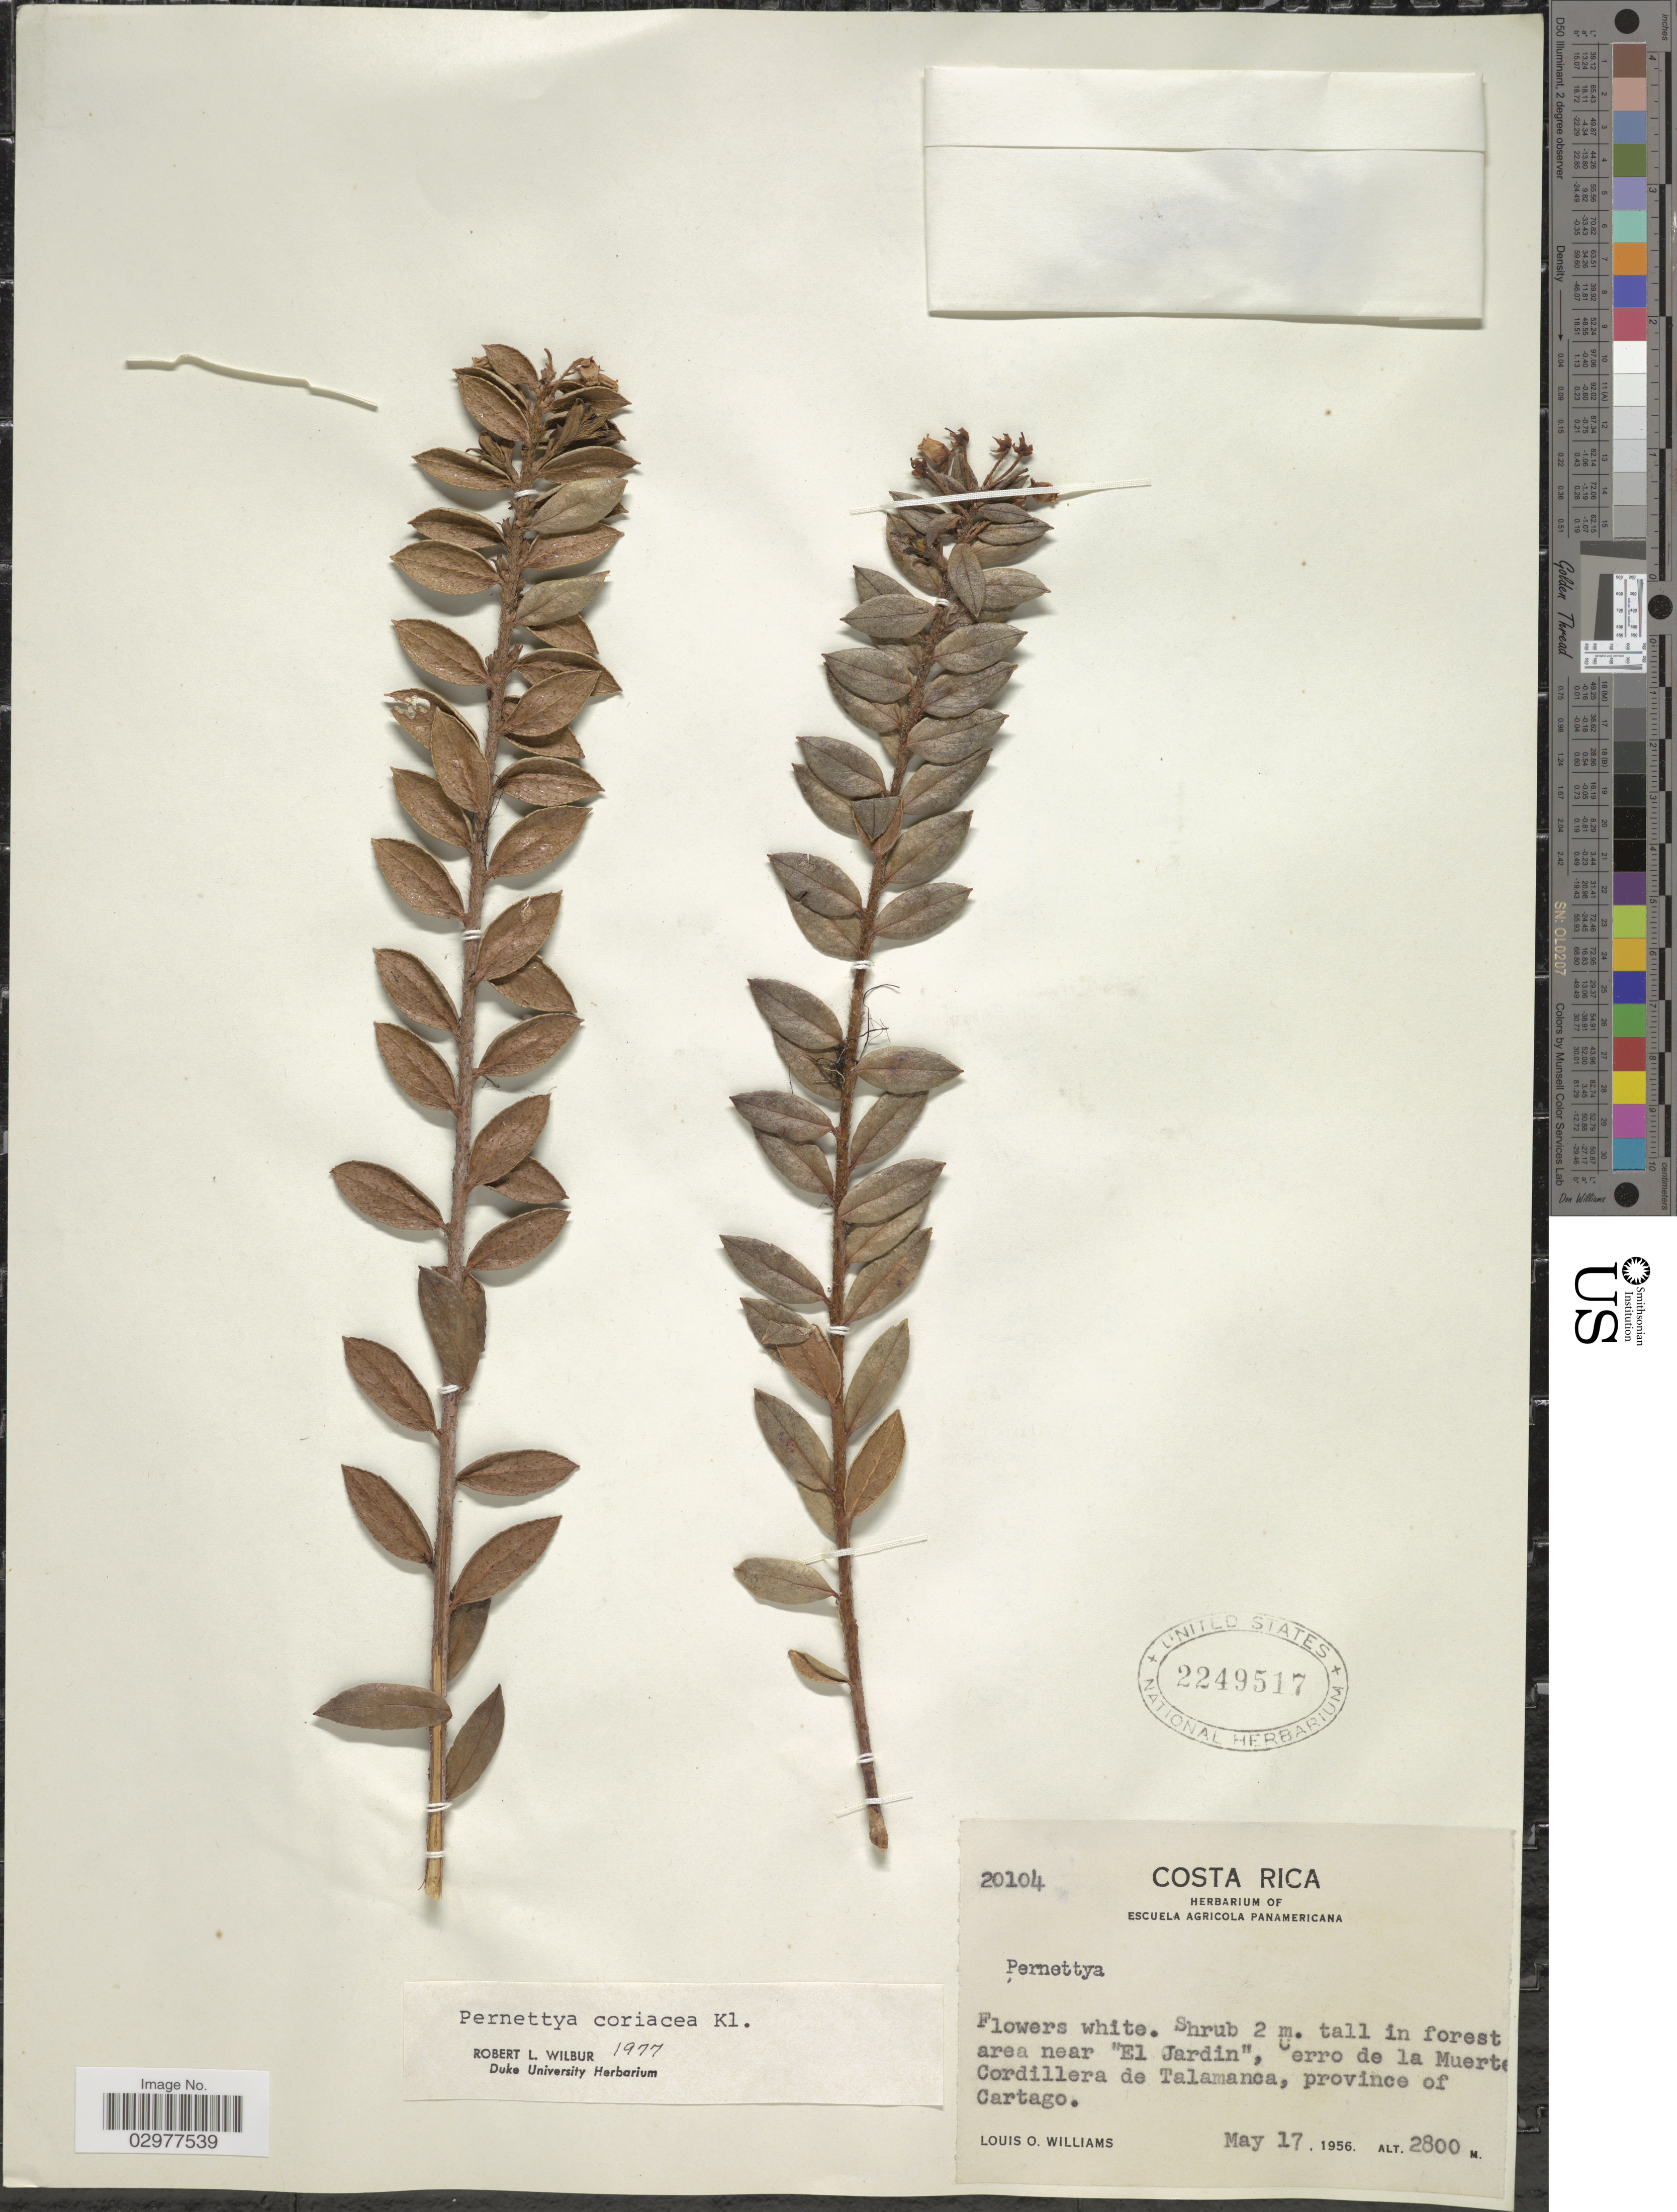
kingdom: Plantae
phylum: Tracheophyta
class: Magnoliopsida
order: Ericales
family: Ericaceae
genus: Pernettya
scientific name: Pernettya prostrata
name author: (Cav.) DC.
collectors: L. O. Williams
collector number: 20104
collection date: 1956-05-17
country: Costa Rica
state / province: Cartago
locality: Area near "El Jardin", Cerro de la Muerte Cordillera de Talamanca.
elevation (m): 2800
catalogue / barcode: US 2249517